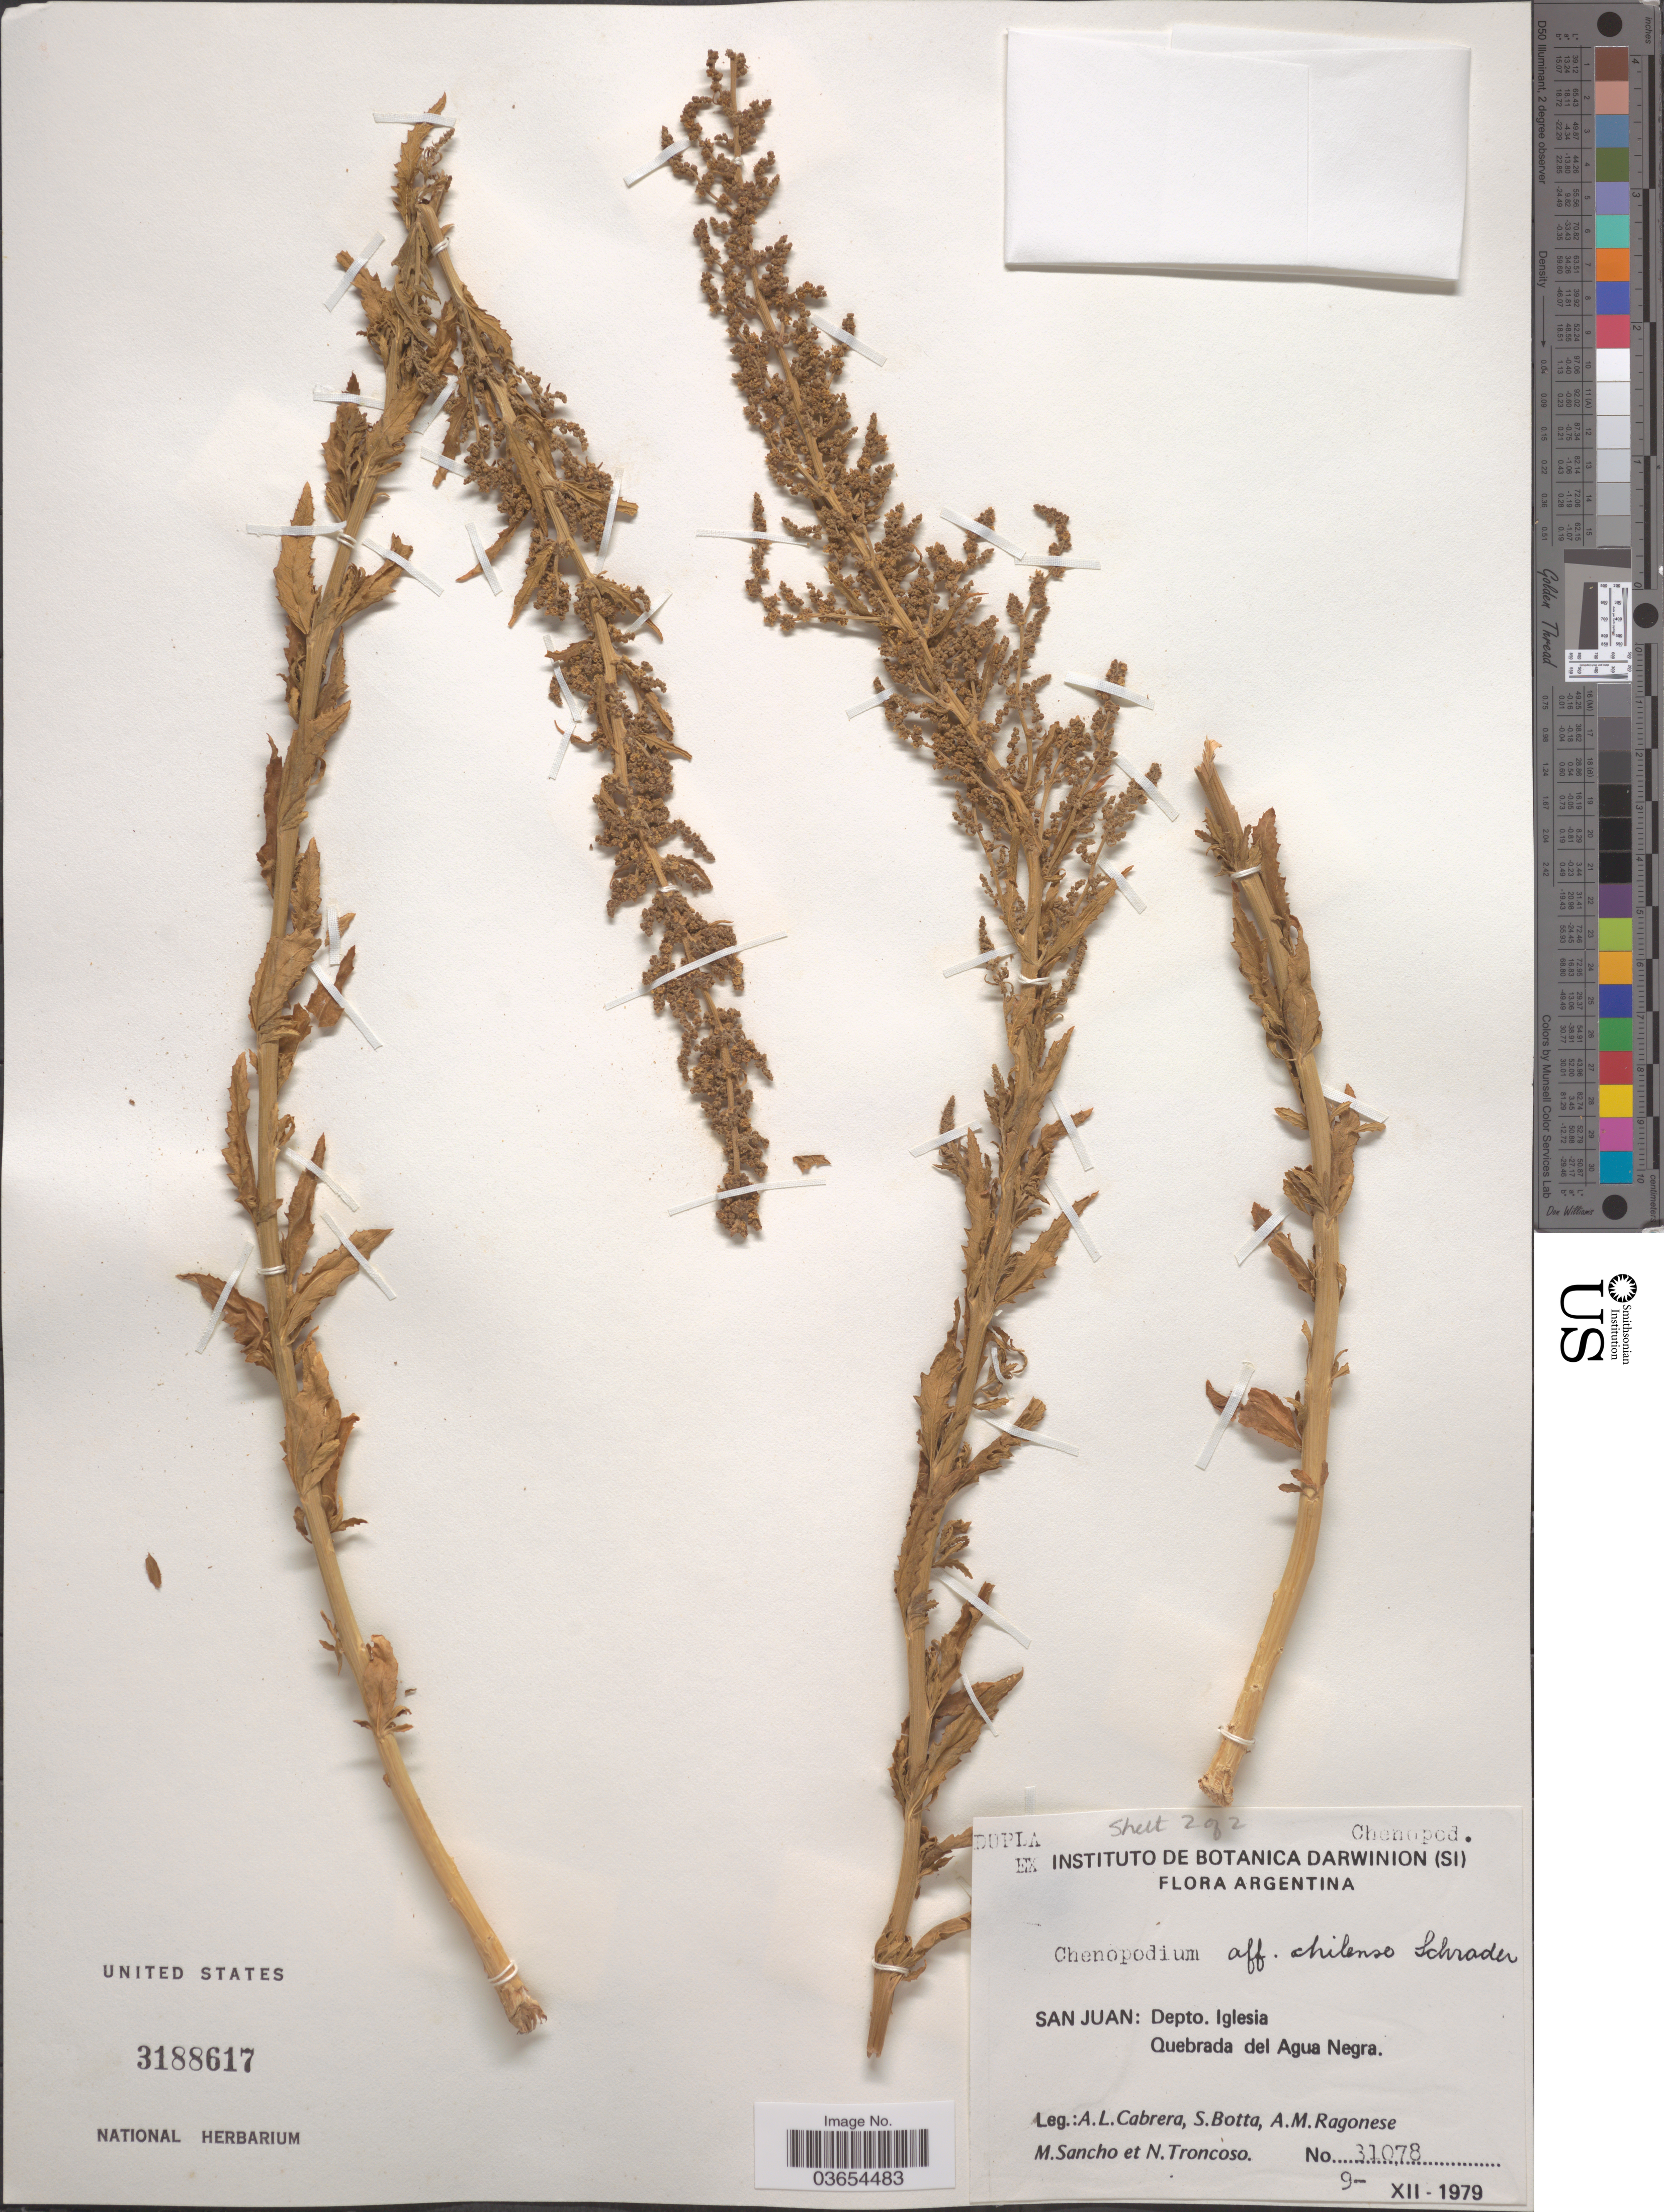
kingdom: Plantae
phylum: Tracheophyta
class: Magnoliopsida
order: Caryophyllales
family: Amaranthaceae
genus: Chenopodium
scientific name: Chenopodium chilense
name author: Schrad.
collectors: A. L. Cabrera, S. Botta, A. Ragonese, M. L. Sancho & N. Troncoso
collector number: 31078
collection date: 1979-12-09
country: Argentina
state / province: San Juan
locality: Depto. Iglesia. Quebrada del Agua Negra.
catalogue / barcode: US 3188617